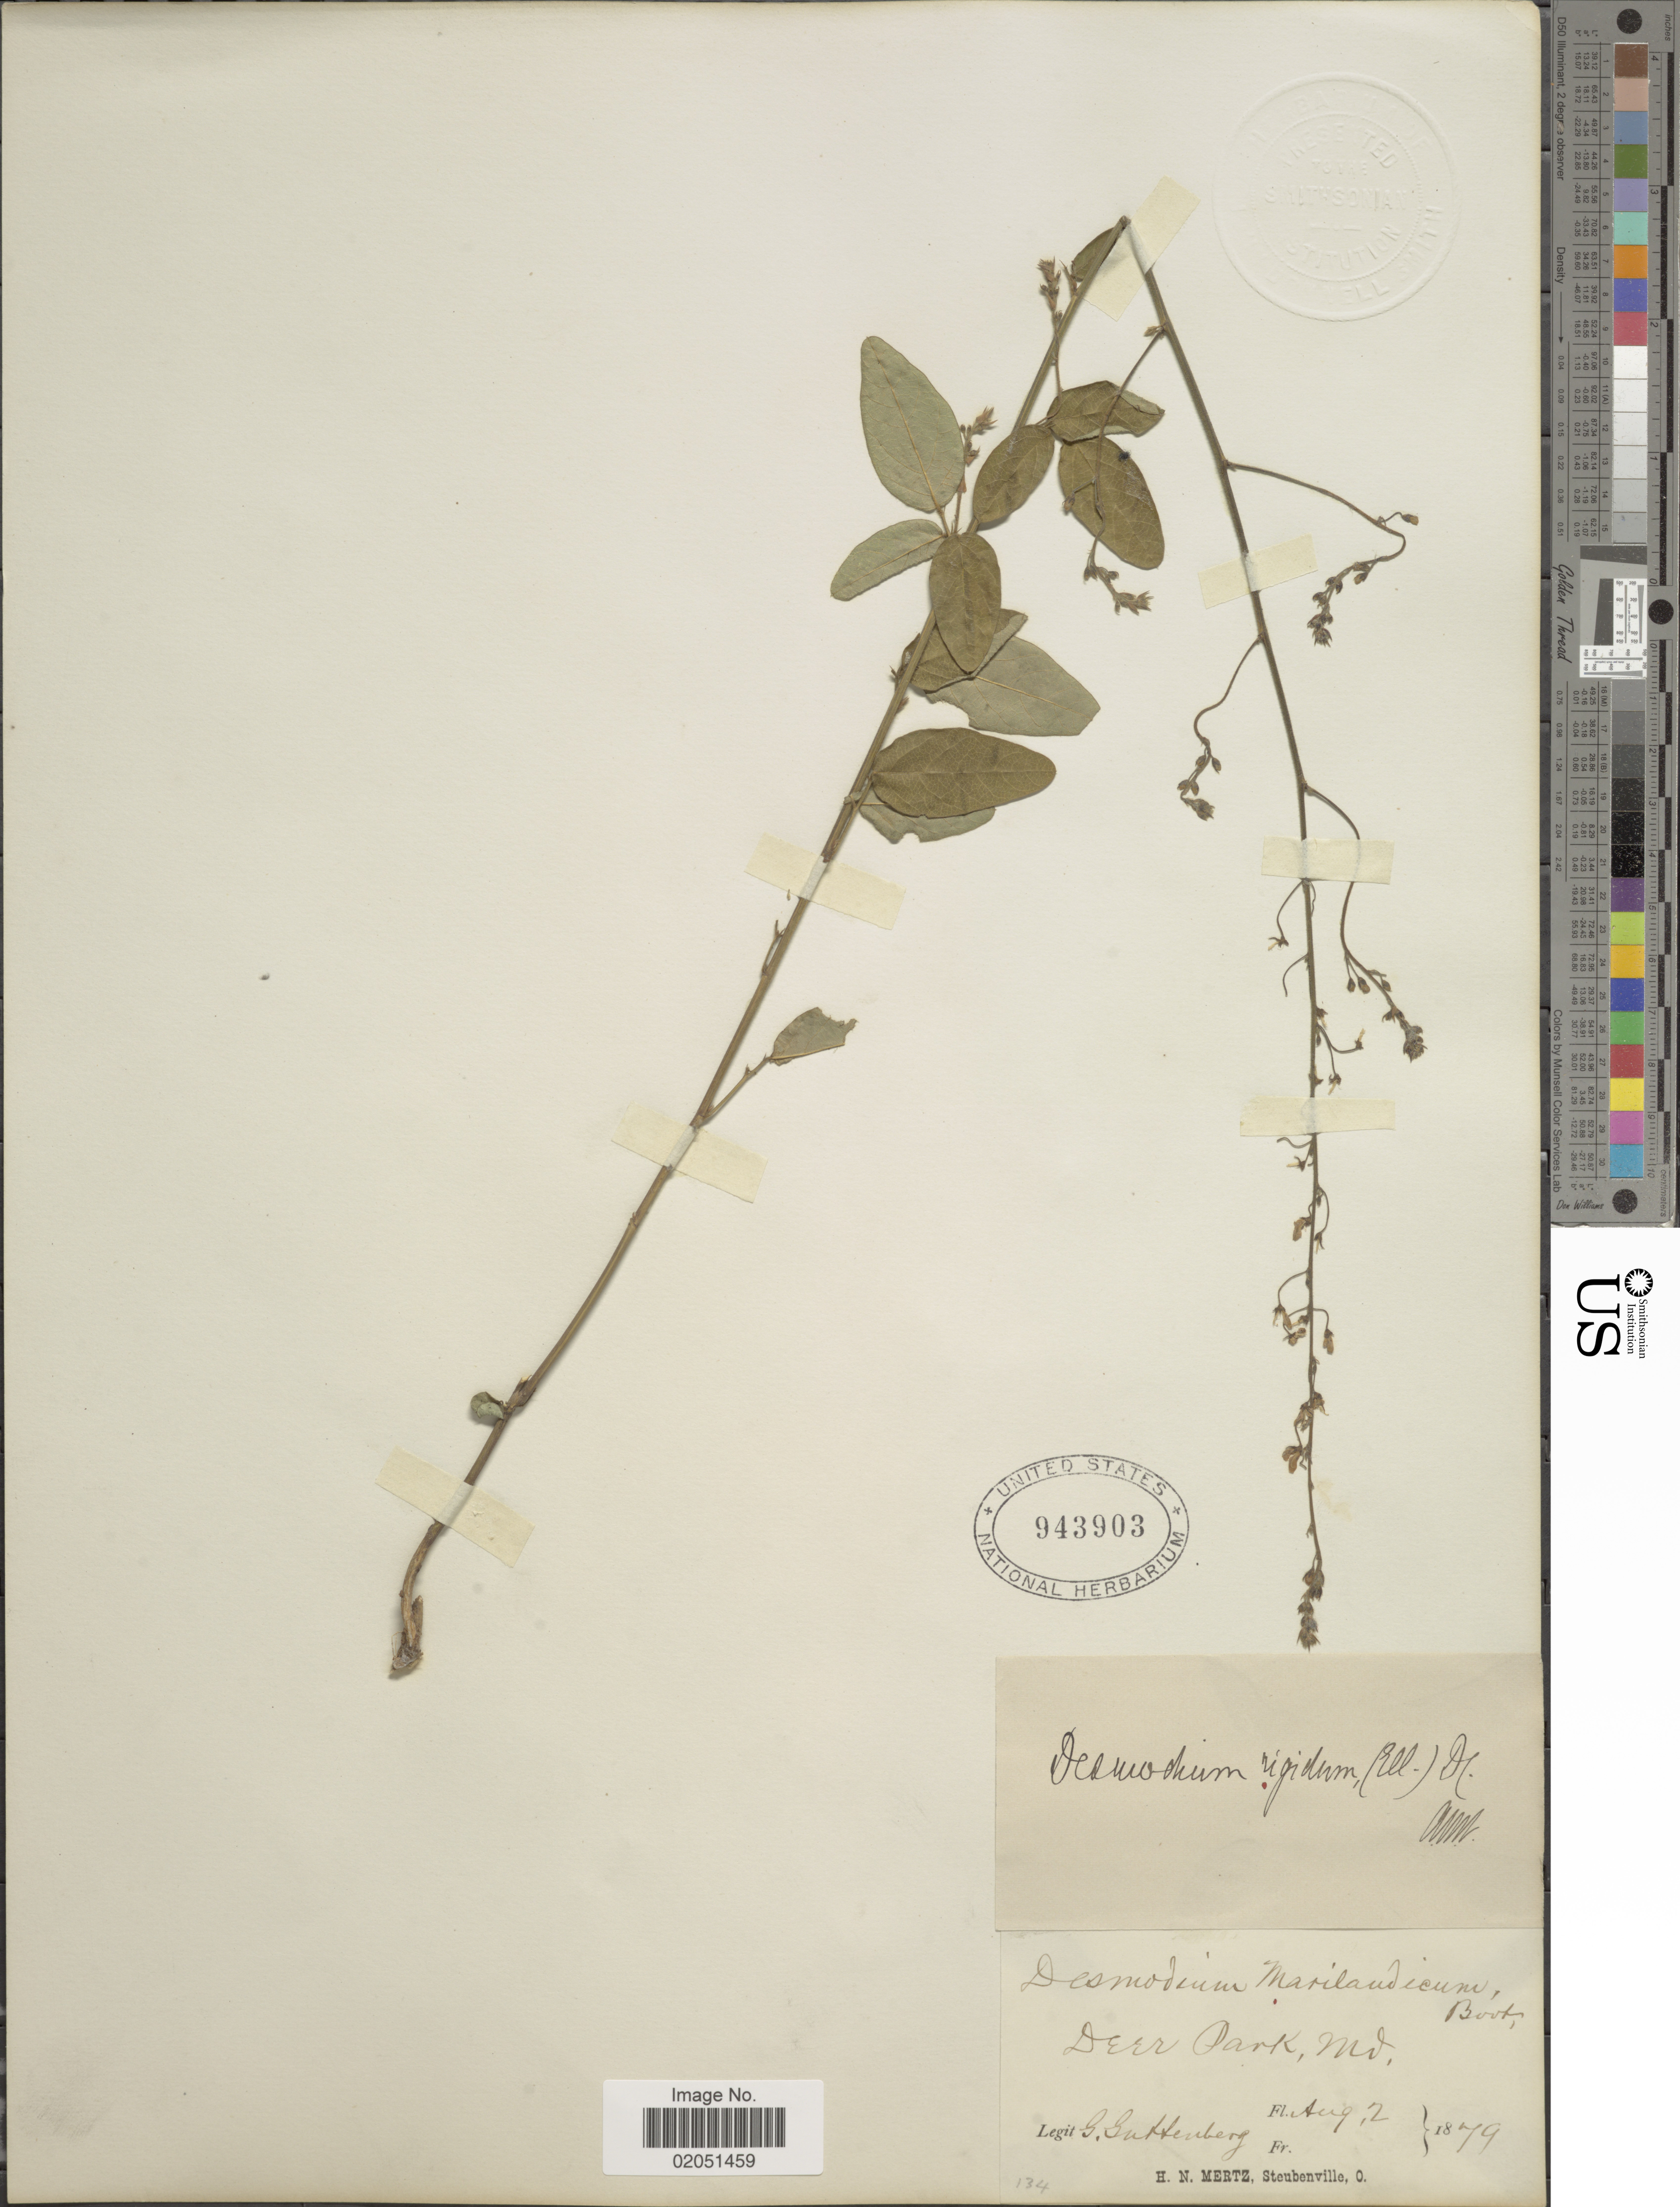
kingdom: Plantae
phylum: Tracheophyta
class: Magnoliopsida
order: Fabales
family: Fabaceae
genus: Desmodium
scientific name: Desmodium rigidum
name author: (Elliott) DC.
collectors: G. Guttenberg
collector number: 134*?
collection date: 1879-08-02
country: United States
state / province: Maryland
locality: Deer Creek.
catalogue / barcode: US 943903